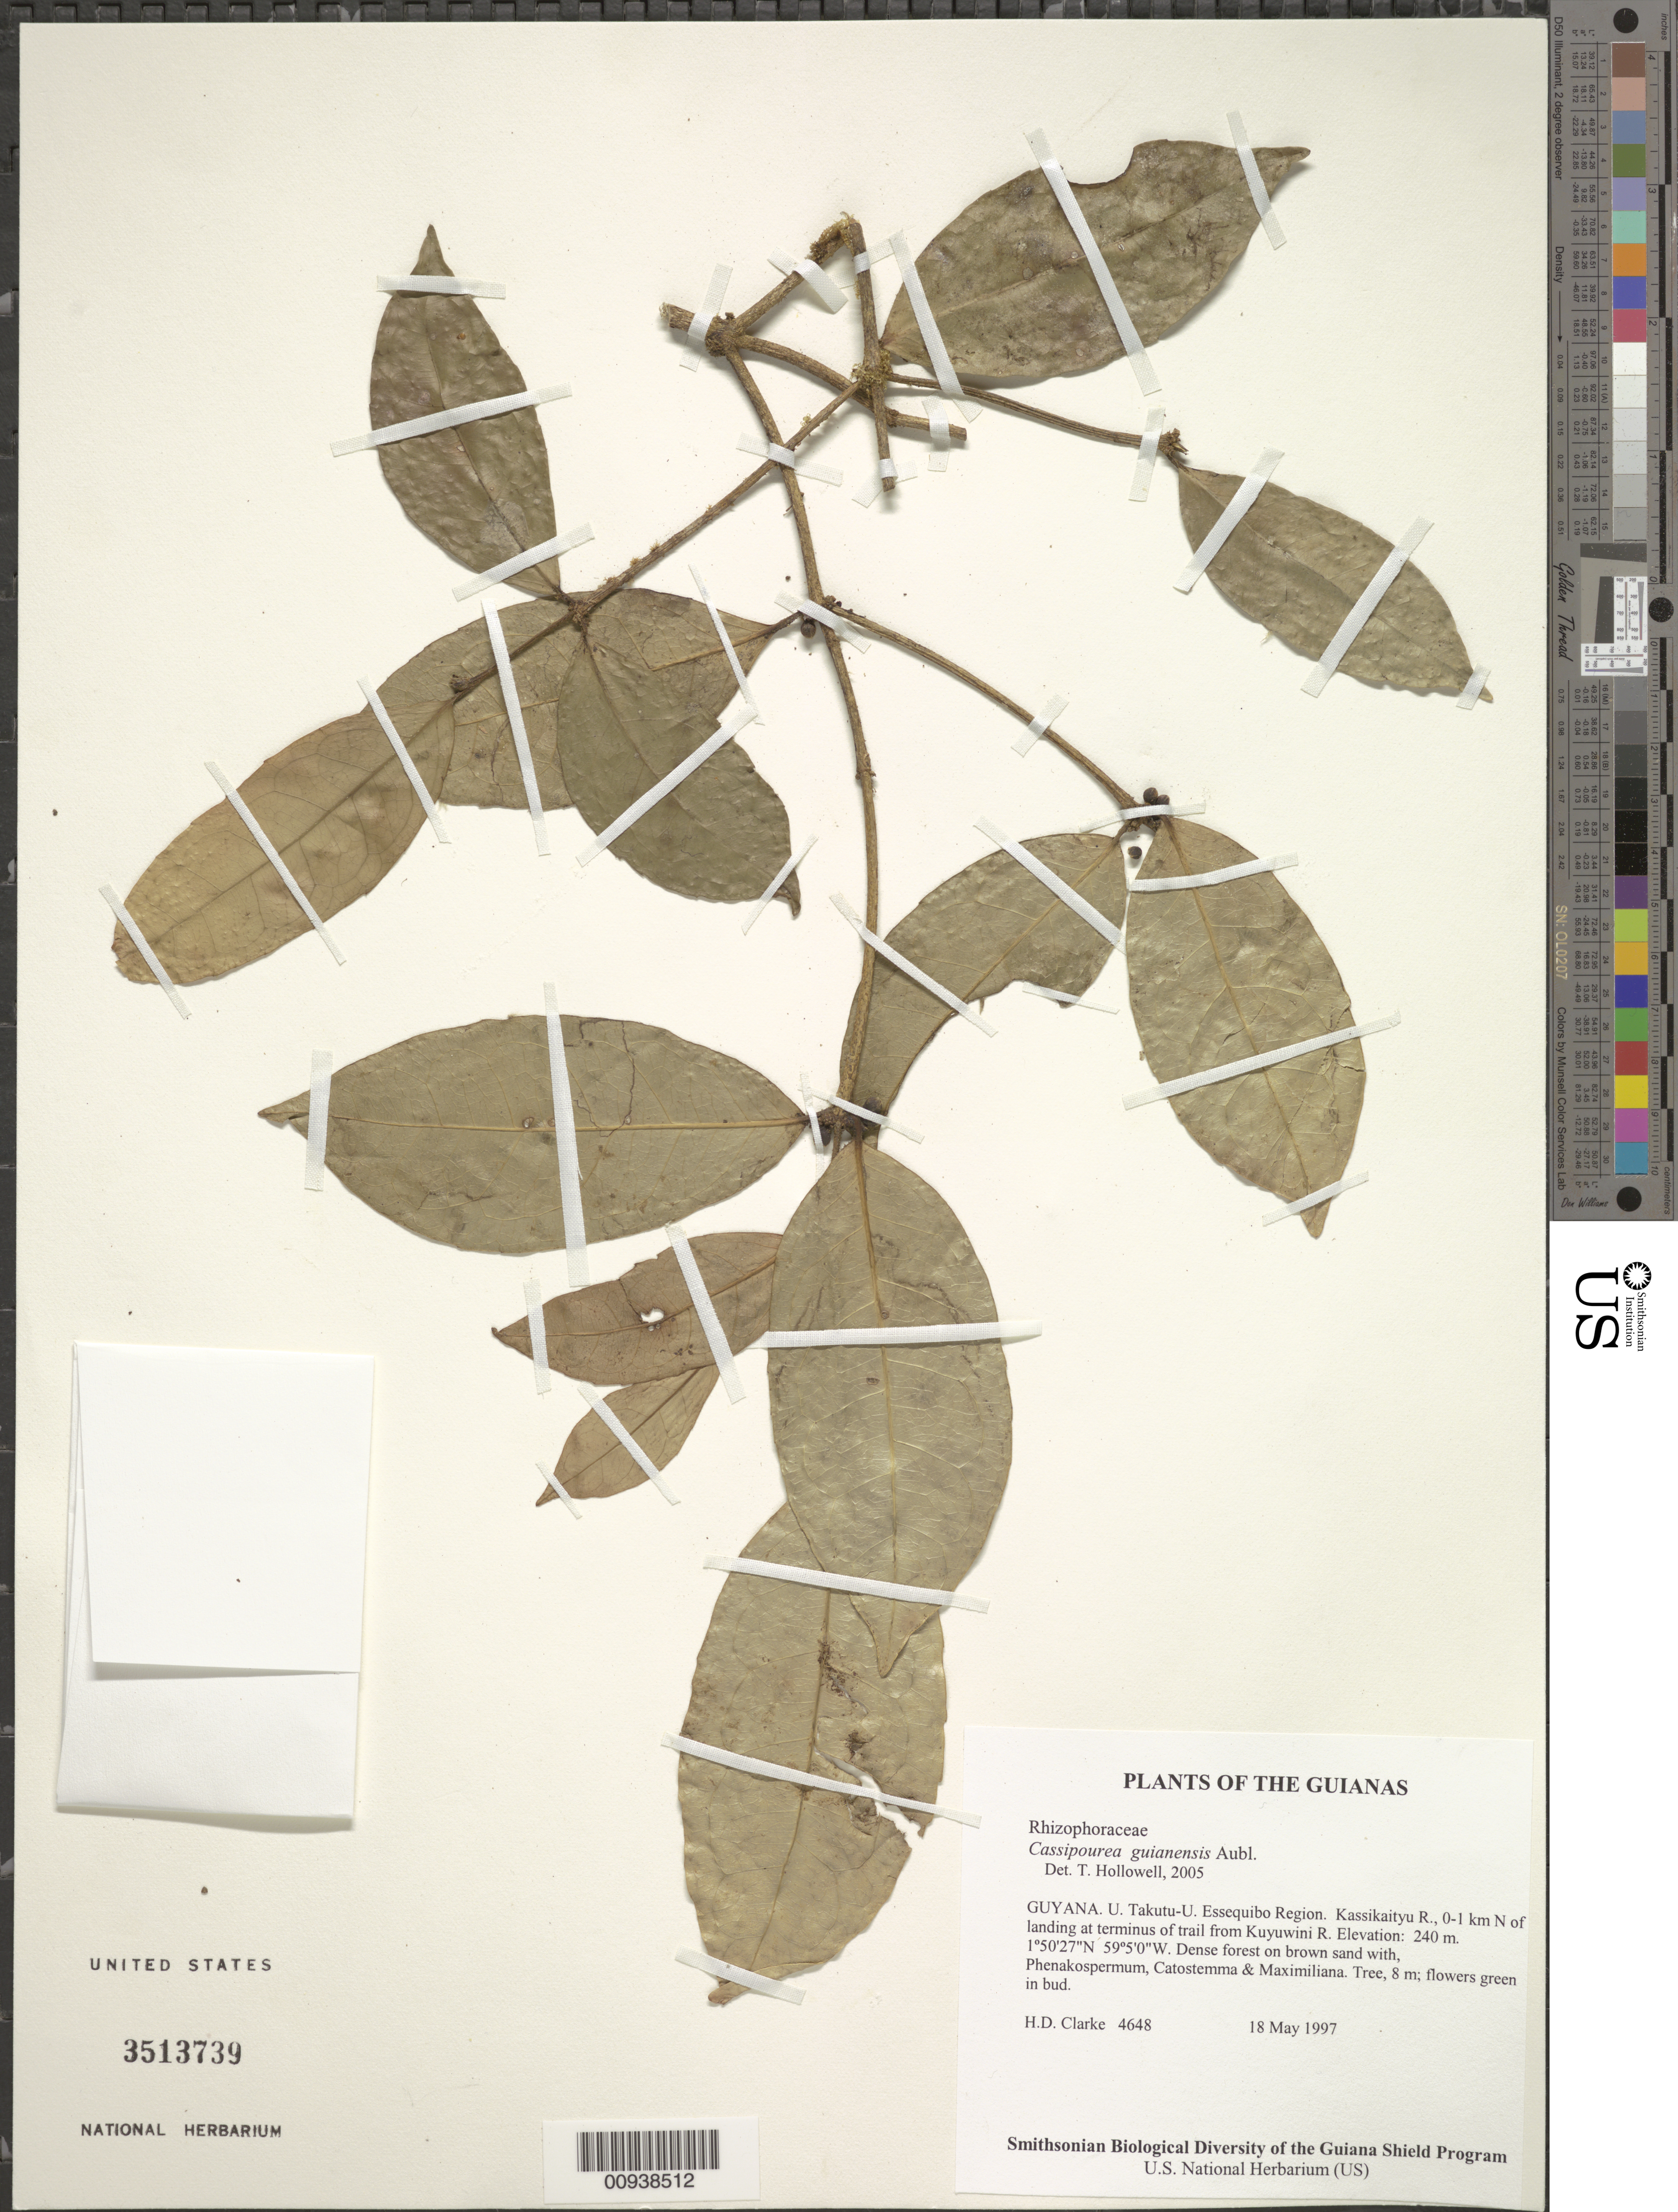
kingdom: Plantae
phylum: Tracheophyta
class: Magnoliopsida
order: Malpighiales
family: Rhizophoraceae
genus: Cassipourea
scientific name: Cassipourea guianensis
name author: Aubl.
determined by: Hollowell, T. H., (BOT), Smithsonian Institution - National Museum of Natural History (UNITED STATES)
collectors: H. D. Clarke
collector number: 4648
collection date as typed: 18 May 1997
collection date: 1997-05-18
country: Guyana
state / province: U. Takutu-U. Essequibo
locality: Kassikaityu R., 0-1 km N of landing at terminus of trail from Kuyuwini R.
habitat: Dense forest on brown sand with, Phenakospermum, Catostemma & Maximiliana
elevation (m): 240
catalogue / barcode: US 3513739